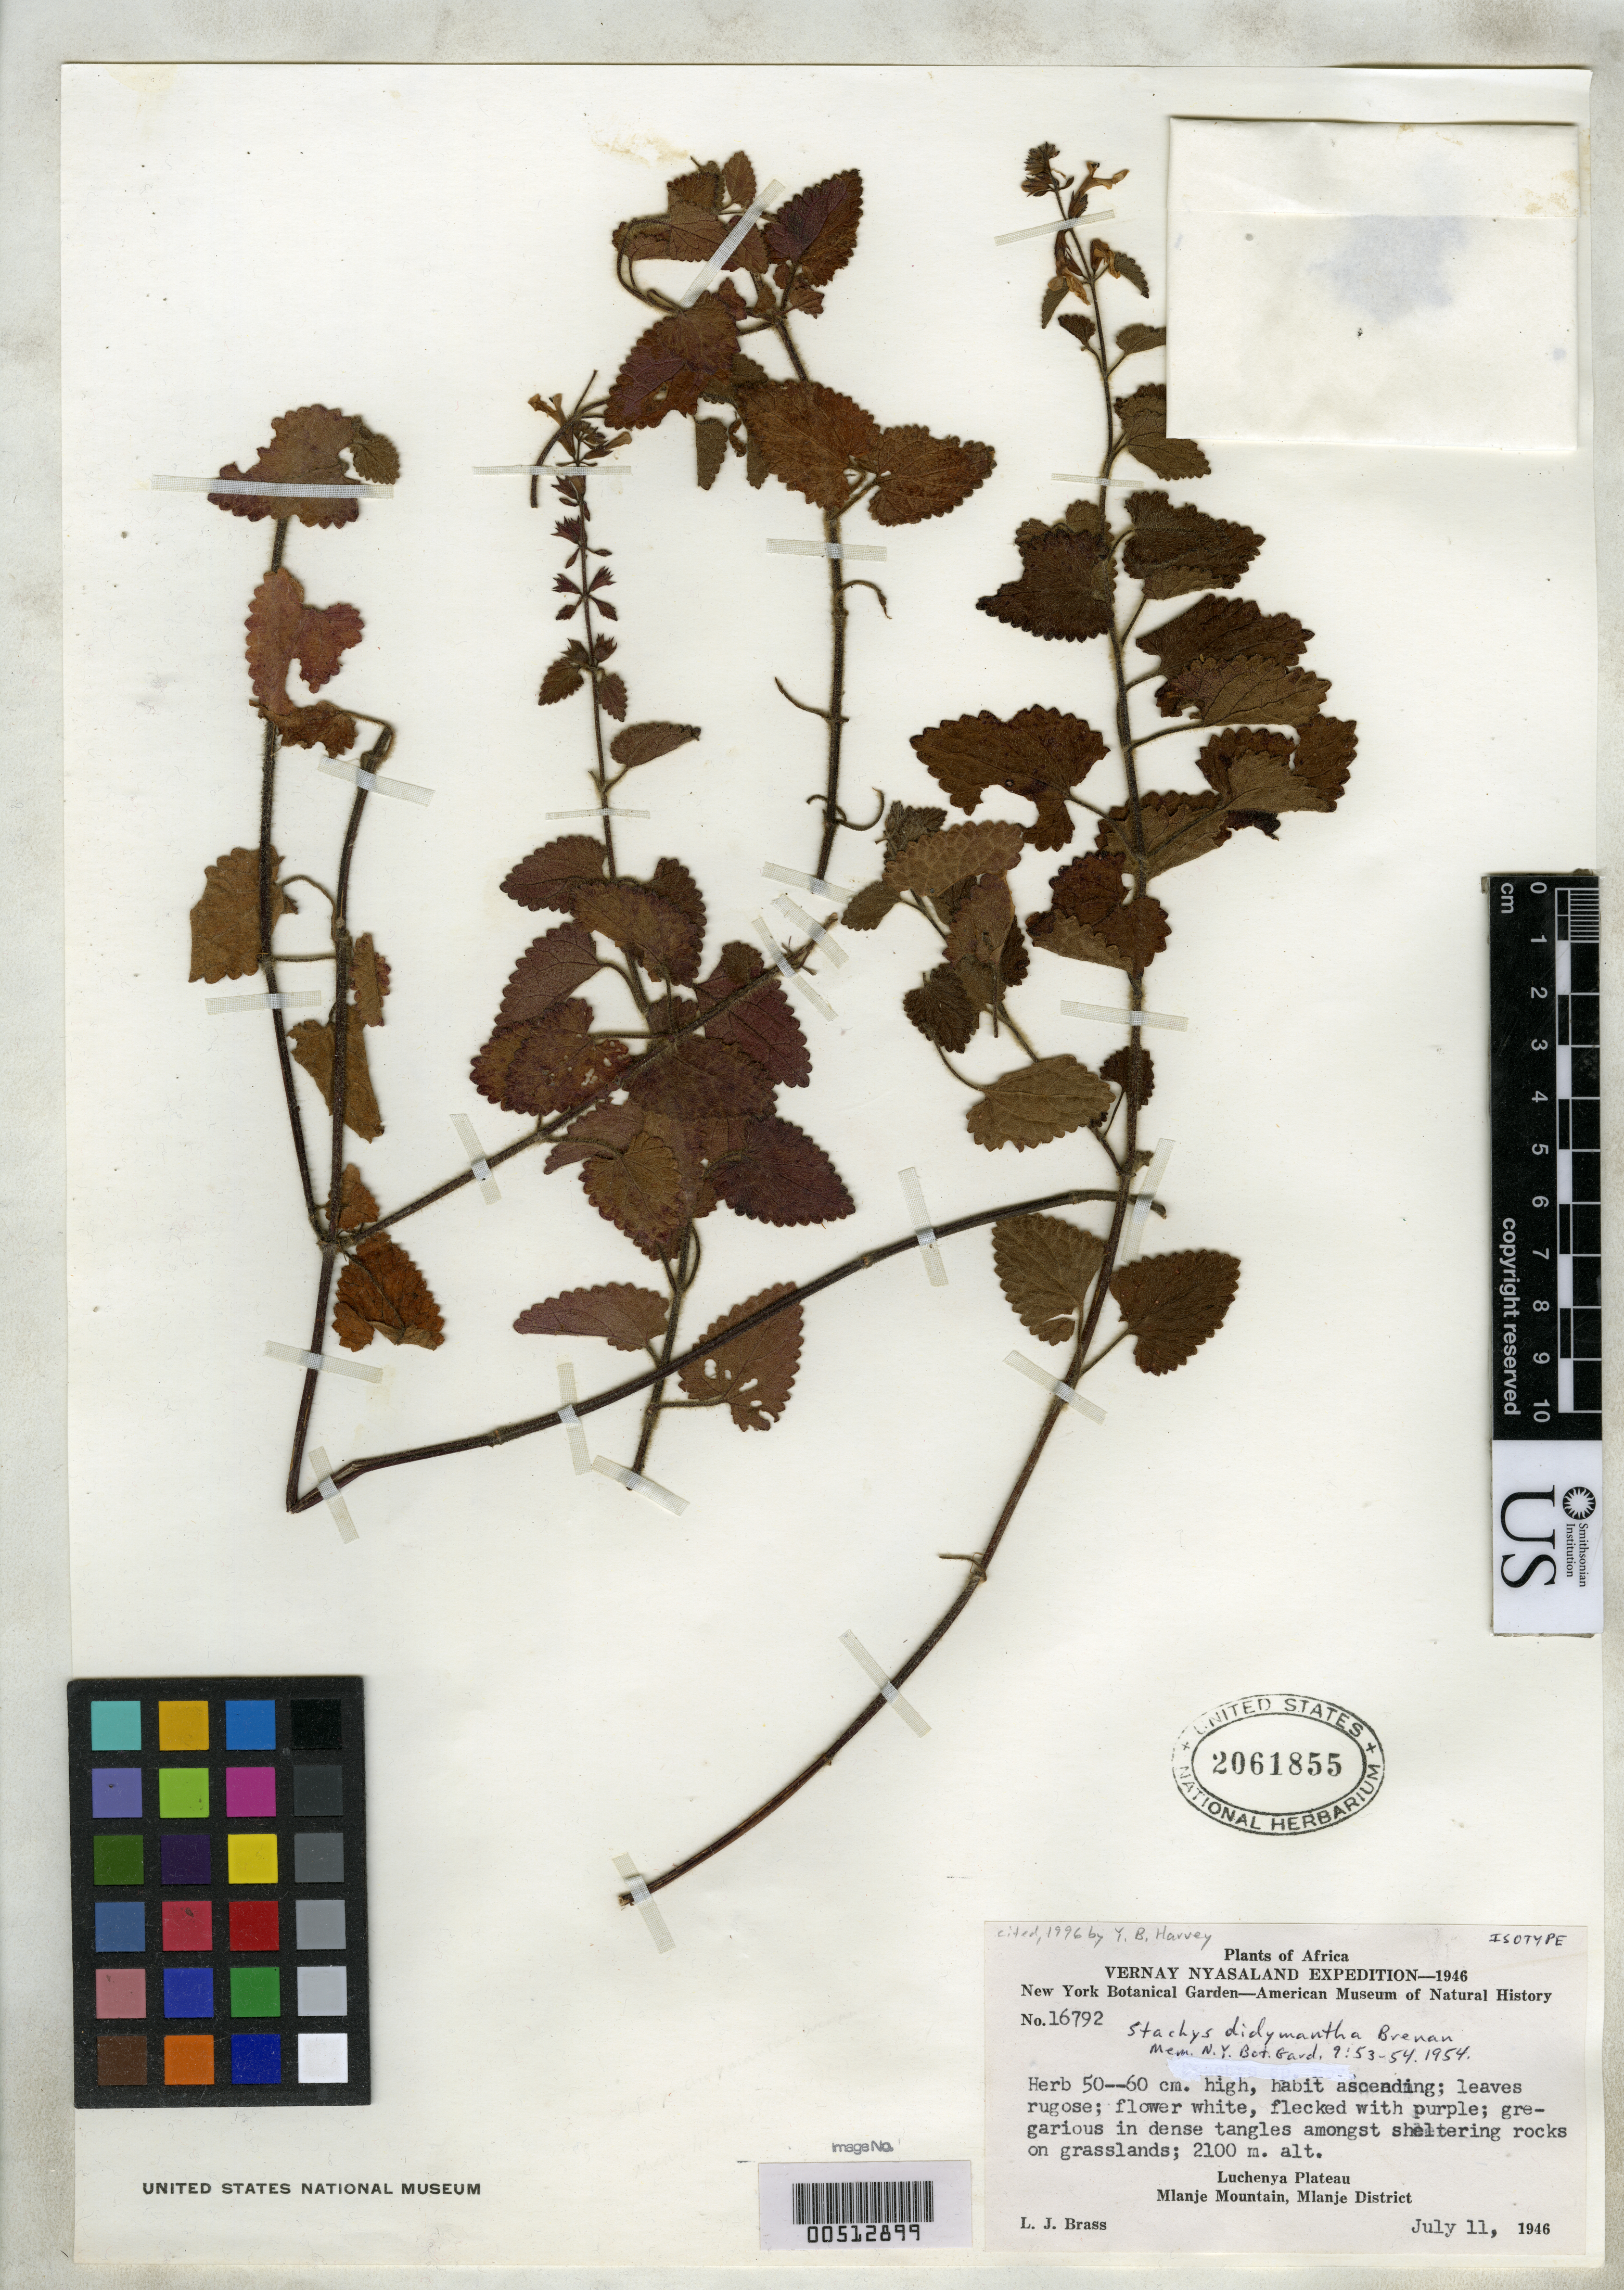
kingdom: Plantae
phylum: Tracheophyta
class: Magnoliopsida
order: Lamiales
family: Lamiaceae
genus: Stachys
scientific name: Stachys didymantha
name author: Brenan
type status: Isotype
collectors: L. J. Brass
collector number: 16792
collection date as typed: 11 Jul 1946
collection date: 1946-07-11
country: Malawi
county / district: Mlanje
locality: Mlanje mountain, Luchenya plateau.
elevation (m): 2100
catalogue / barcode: US 2061855